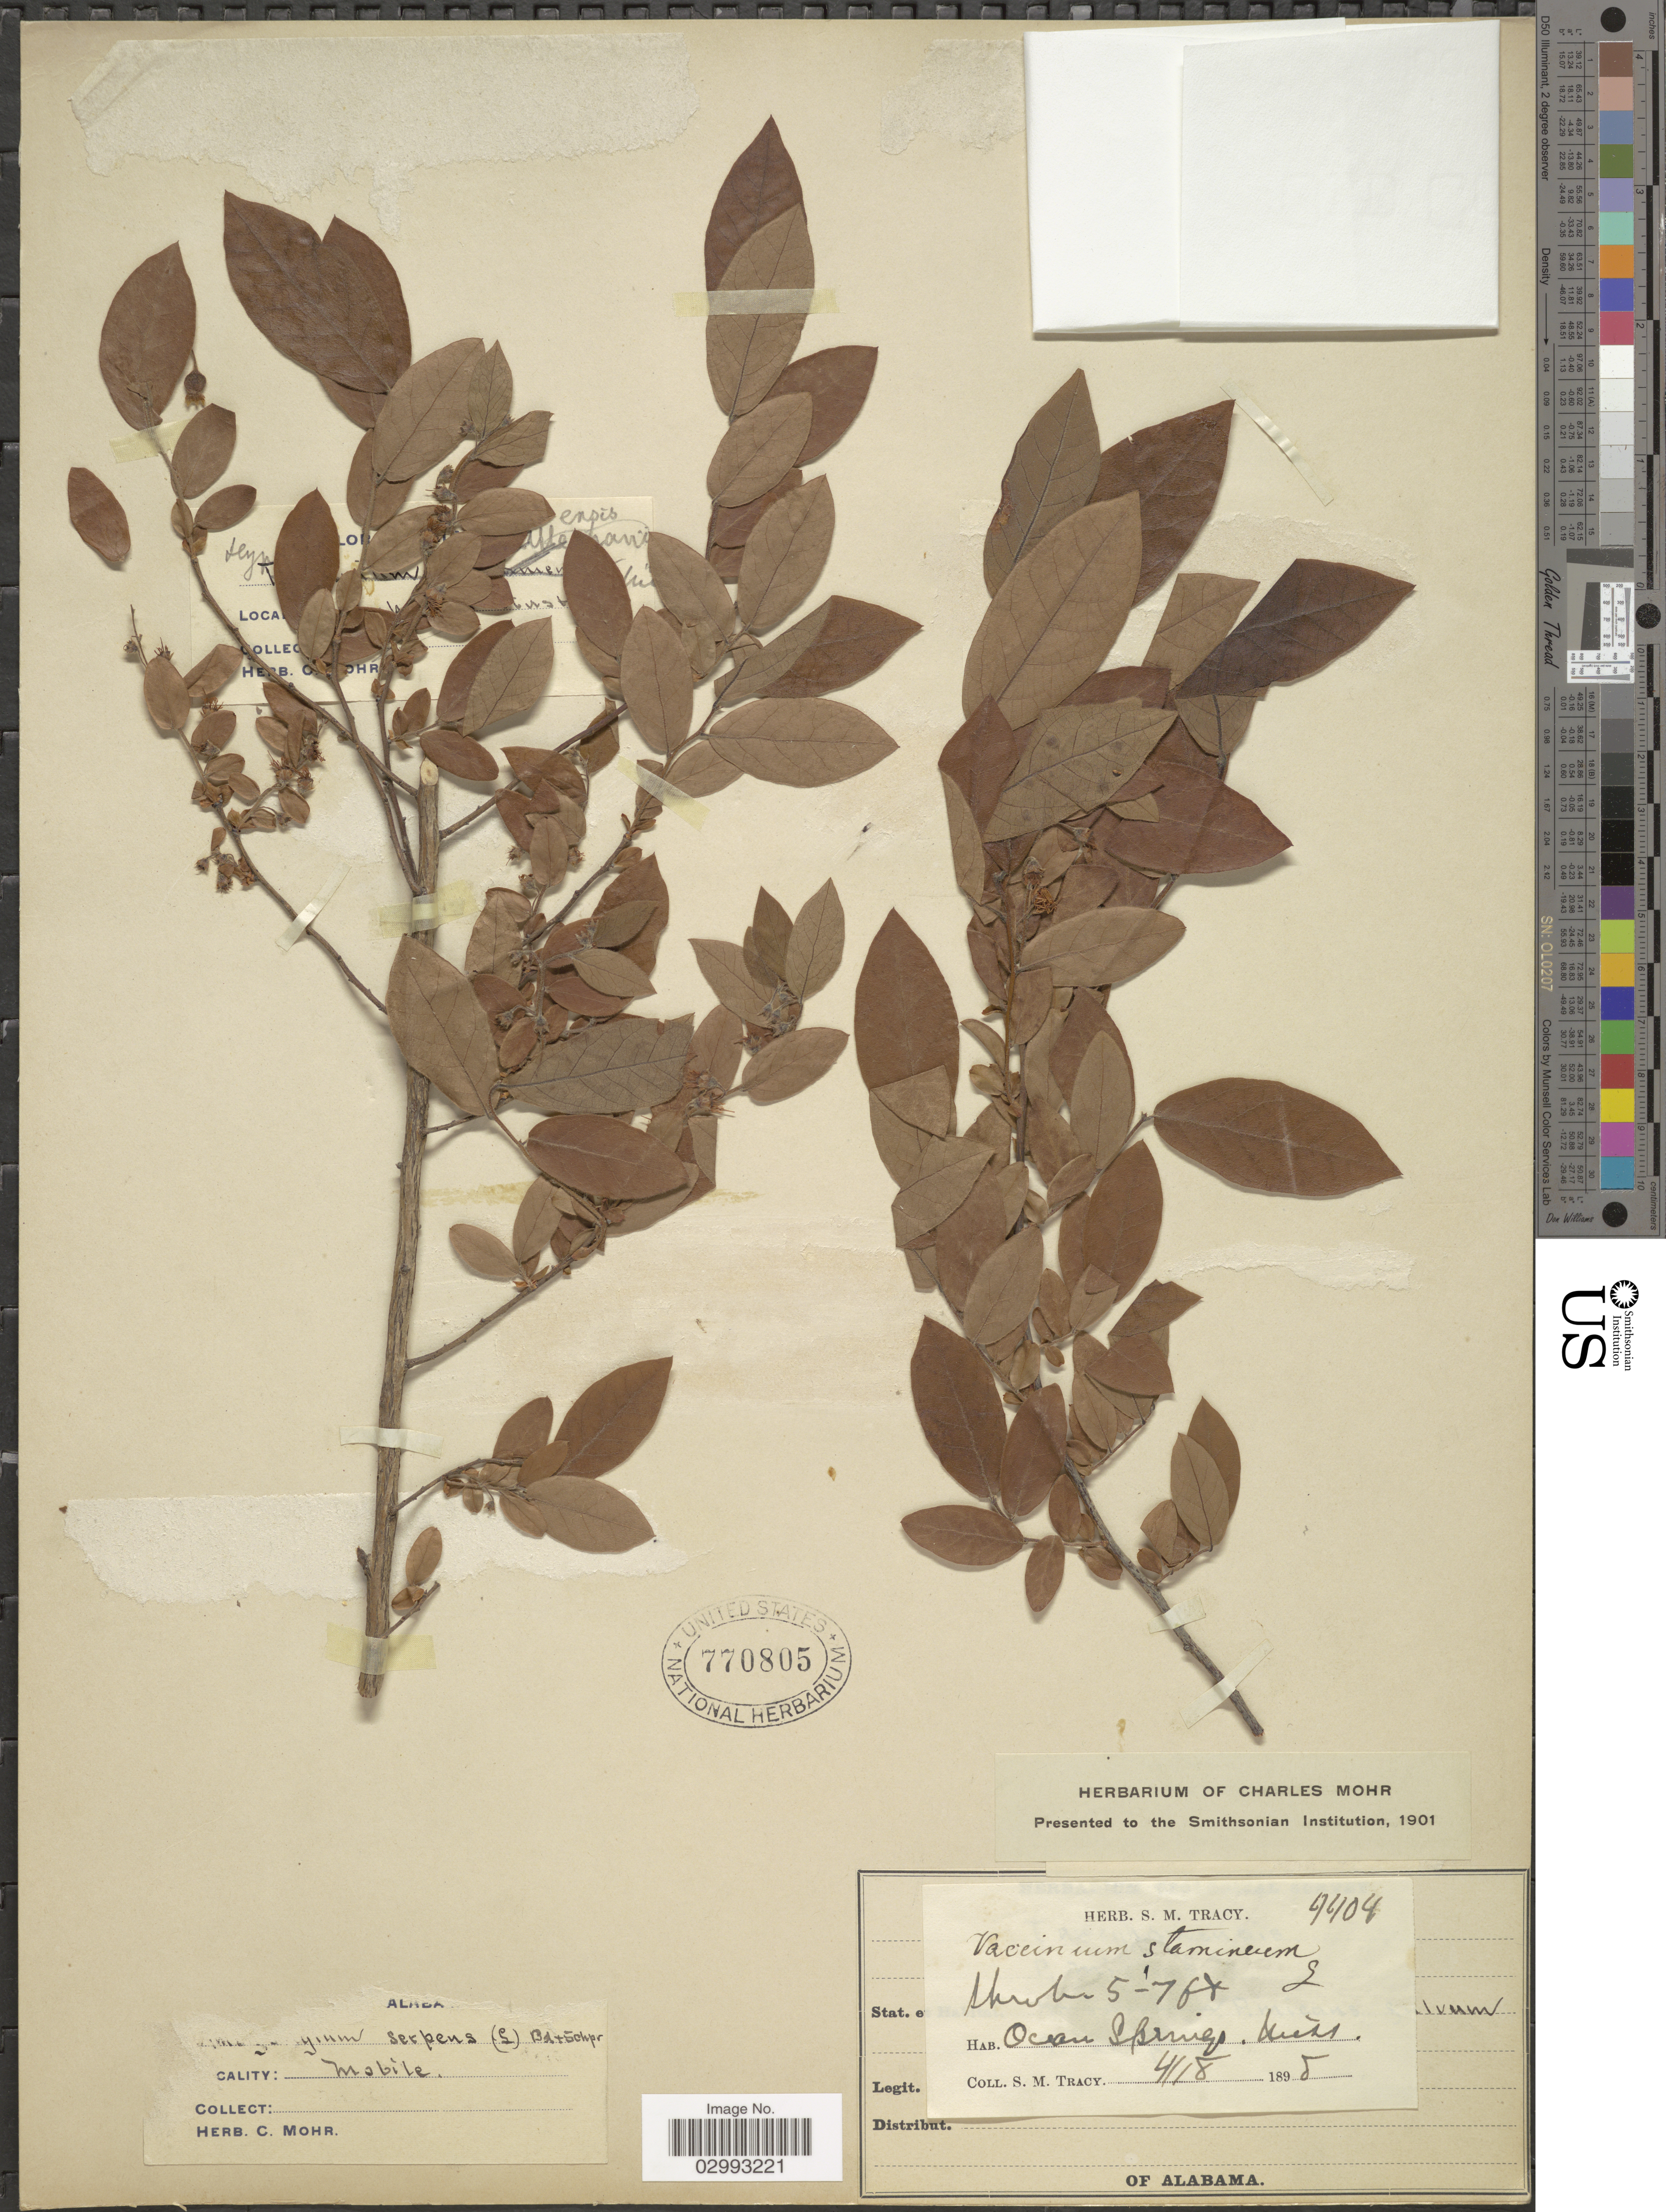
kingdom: Plantae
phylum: Tracheophyta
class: Magnoliopsida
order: Ericales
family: Ericaceae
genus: Polycodium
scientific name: Polycodium sericeum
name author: (C. Mohr) C.B. Rob.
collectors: S. M. Tracy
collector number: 9404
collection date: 1898-04-18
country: United States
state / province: Mississippi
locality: Ocean Springs.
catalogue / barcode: US 770805